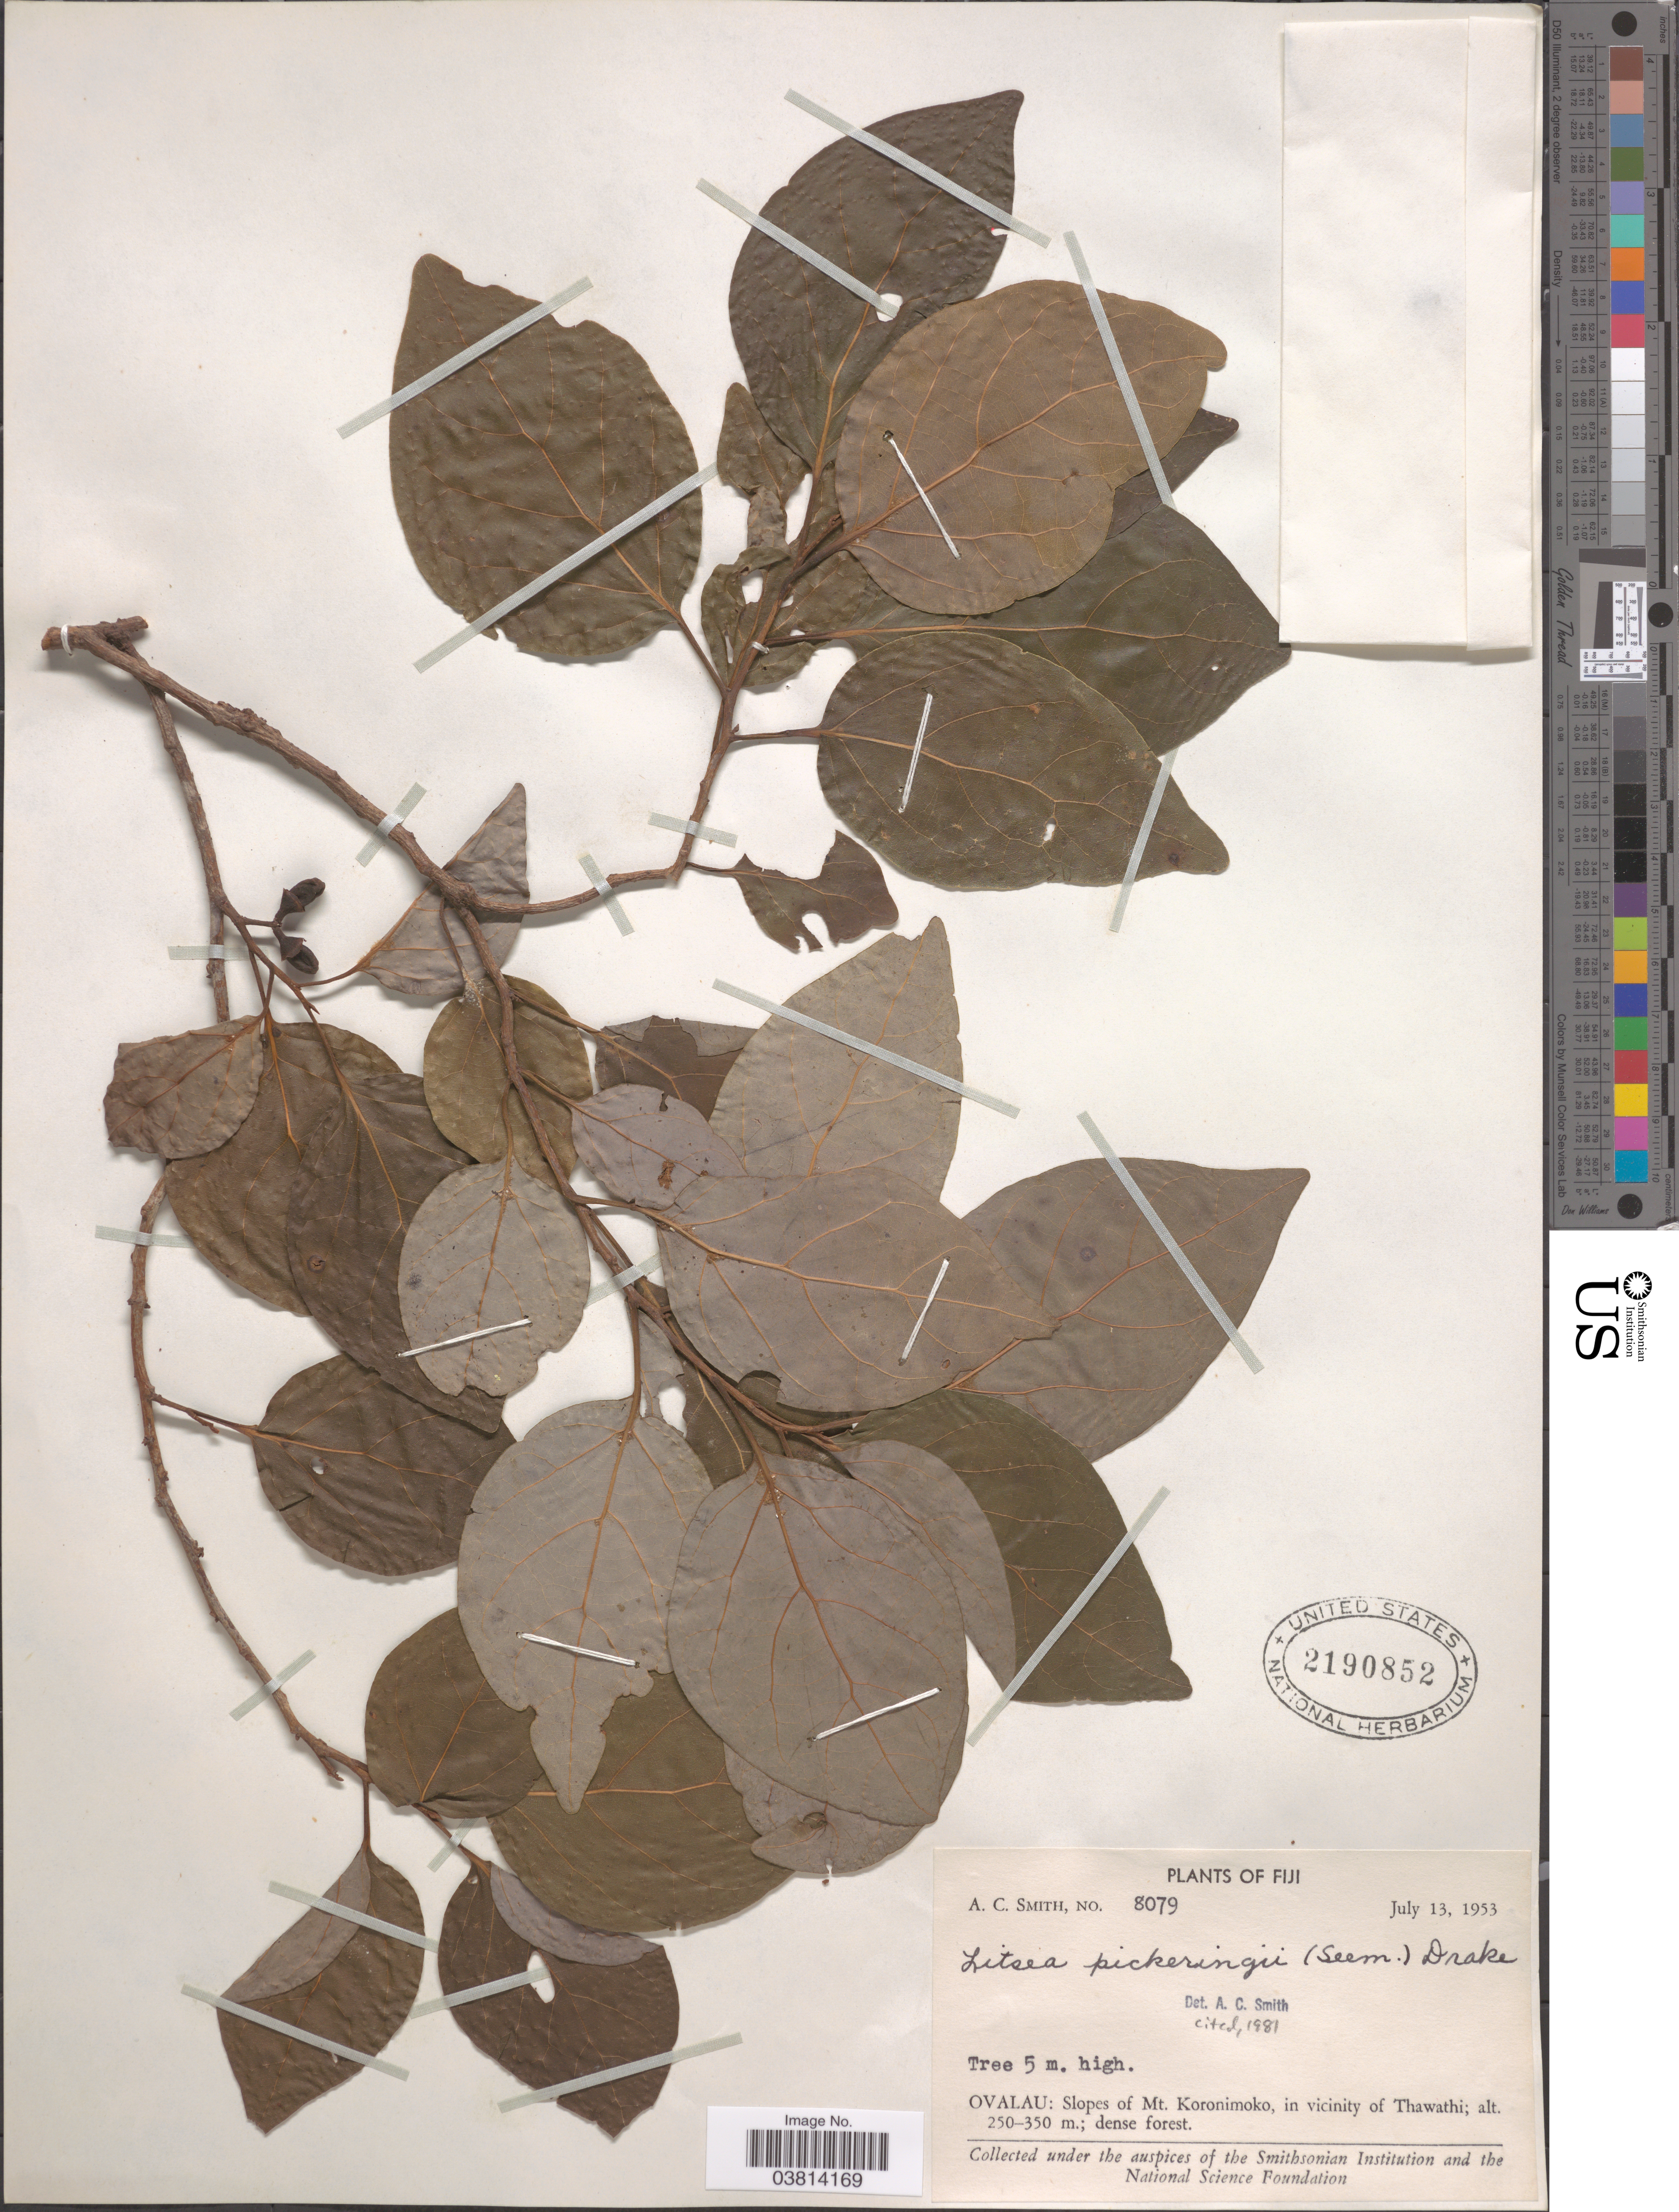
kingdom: Plantae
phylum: Tracheophyta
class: Magnoliopsida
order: Laurales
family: Lauraceae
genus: Litsea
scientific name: Litsea pickeringii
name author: Benth. & Hook. f. ex Drake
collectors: A. C. Smith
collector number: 8079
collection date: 1953-07-13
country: Fiji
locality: Ovalau: Slopes of Mt. Koronimoko, in vicinity of Thawathi.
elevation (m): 250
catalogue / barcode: US 2190852